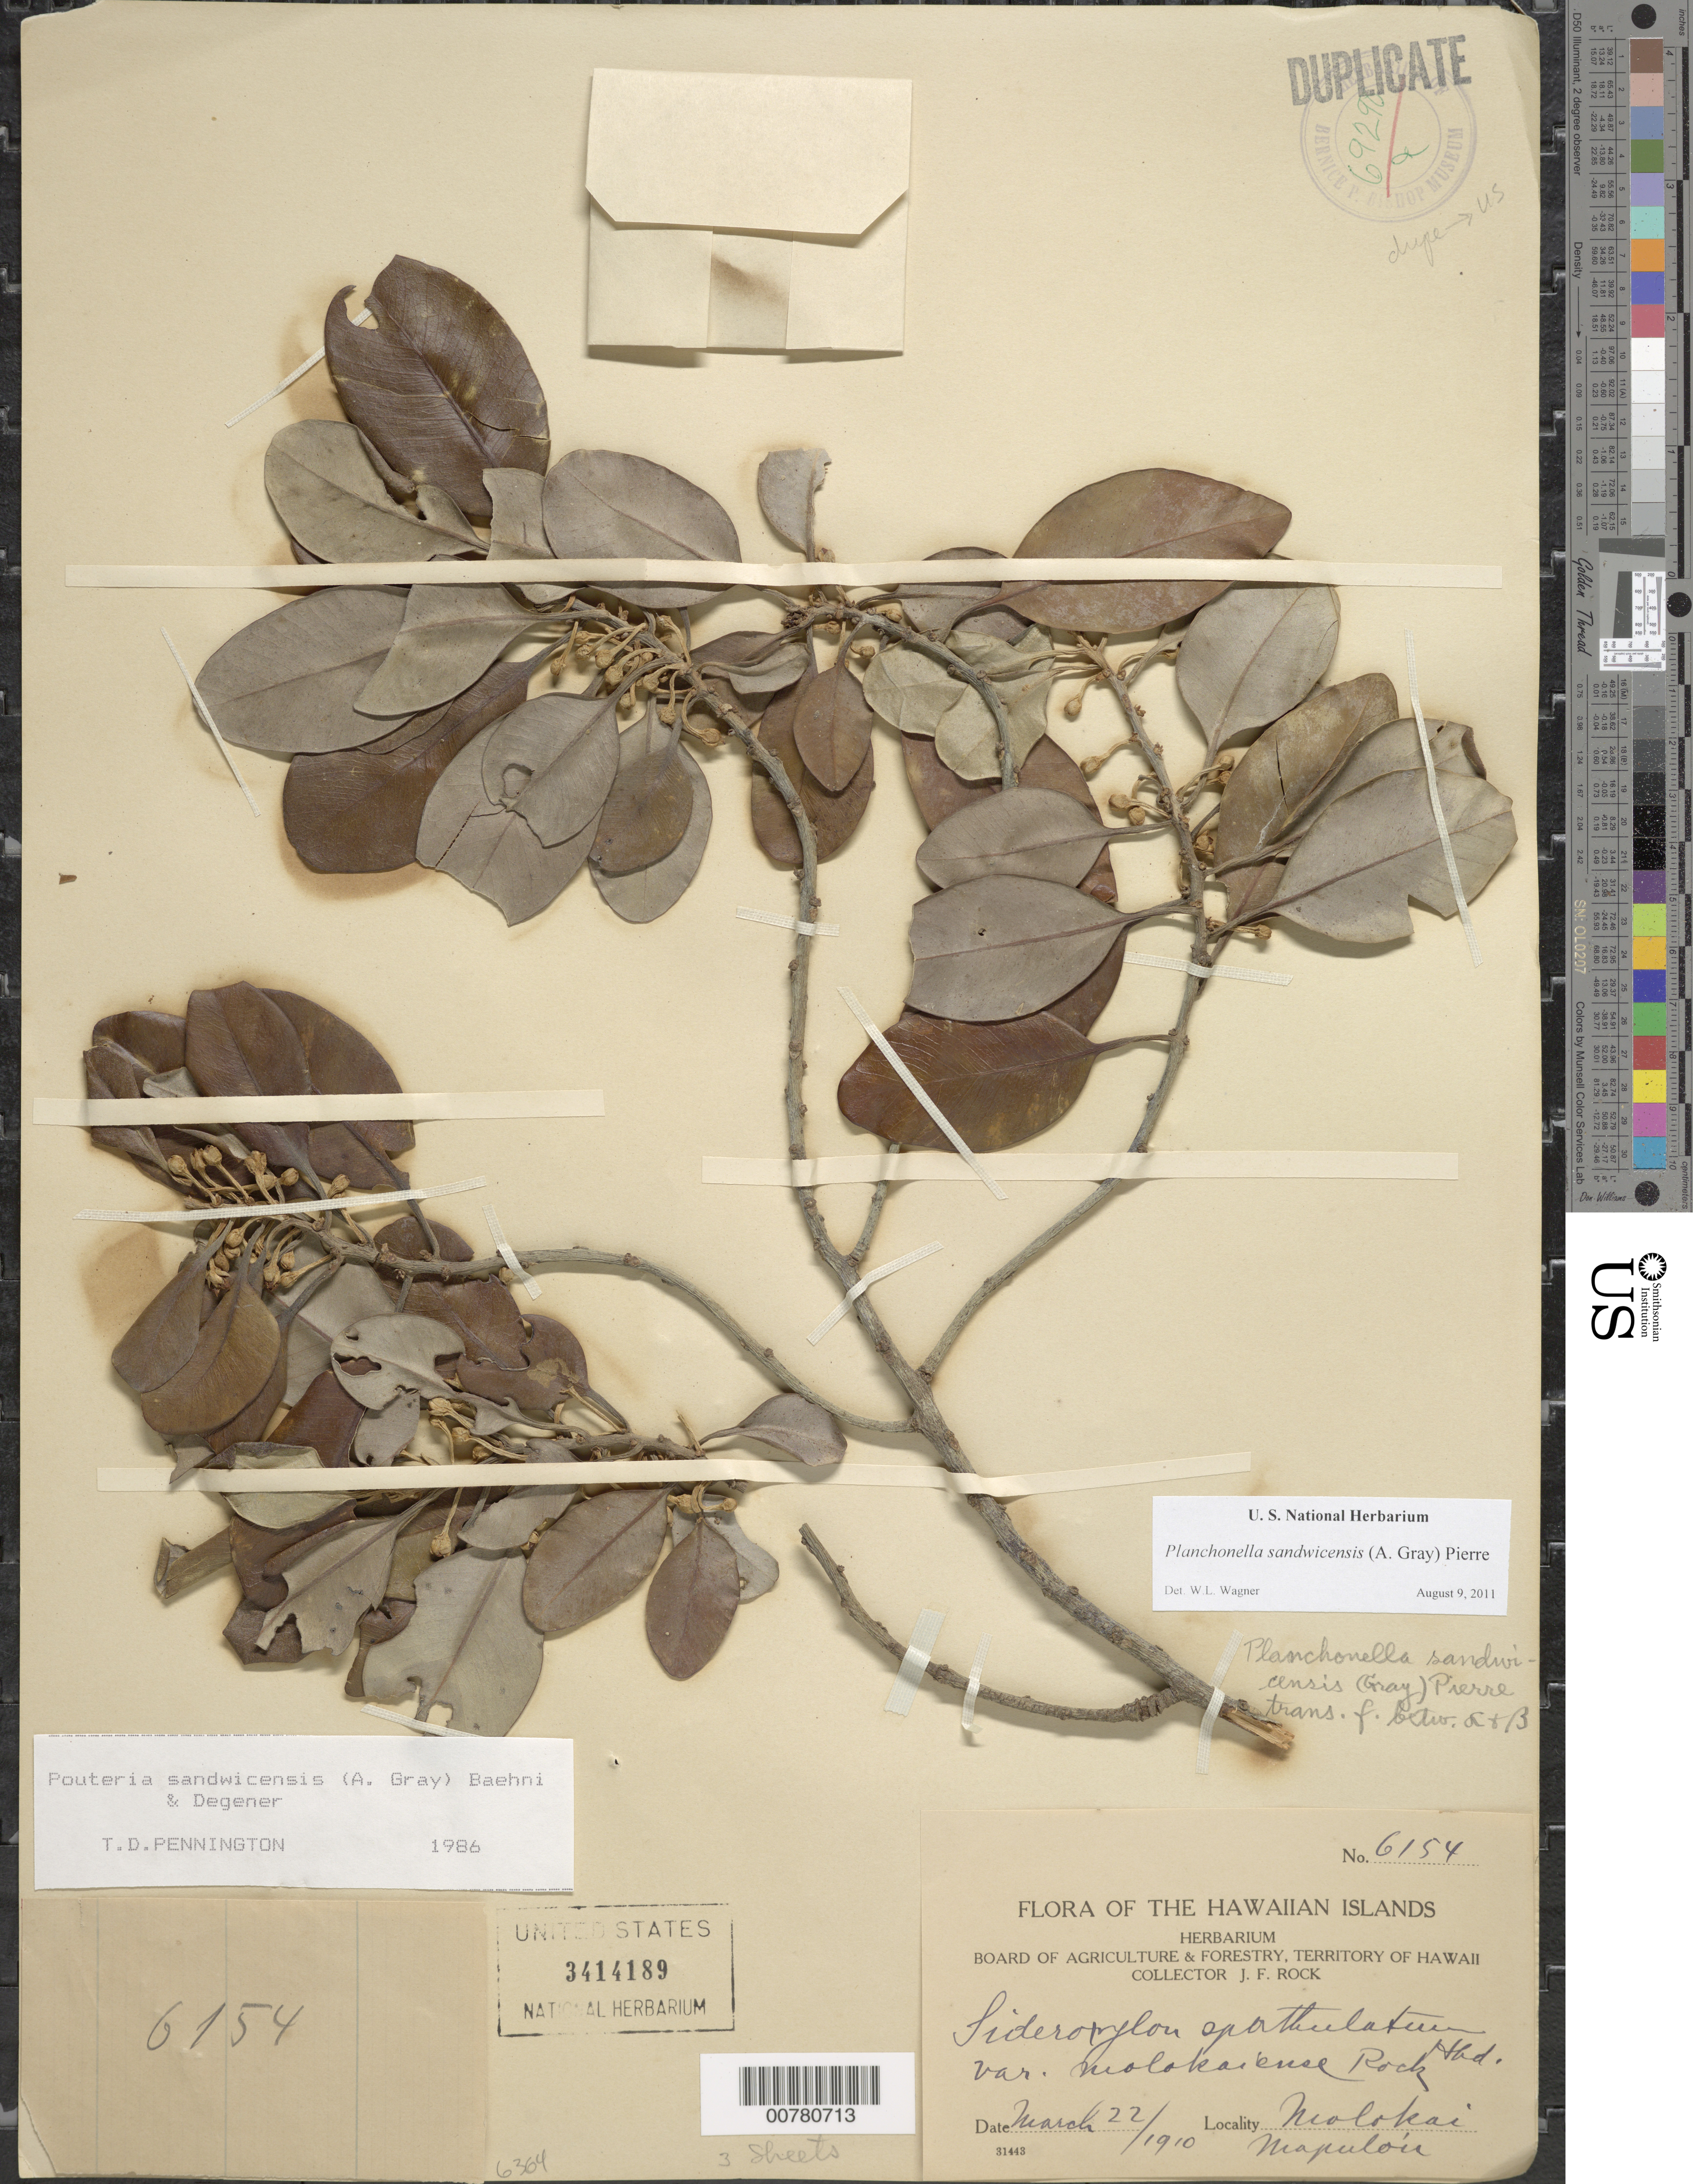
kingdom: Plantae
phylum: Tracheophyta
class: Magnoliopsida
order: Ericales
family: Sapotaceae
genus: Planchonella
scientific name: Planchonella sandwicensis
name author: (A. Gray) Pierre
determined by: Wagner, W. L., (BOT), Smithsonian Institution - National Museum of Natural History (UNITED STATES)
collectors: J. F. Rock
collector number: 6154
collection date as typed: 22 Mar 1910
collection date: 1910-03-22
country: United States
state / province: Hawaii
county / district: Maui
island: Moloka'i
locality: Mapulo'u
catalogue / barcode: US 3414189